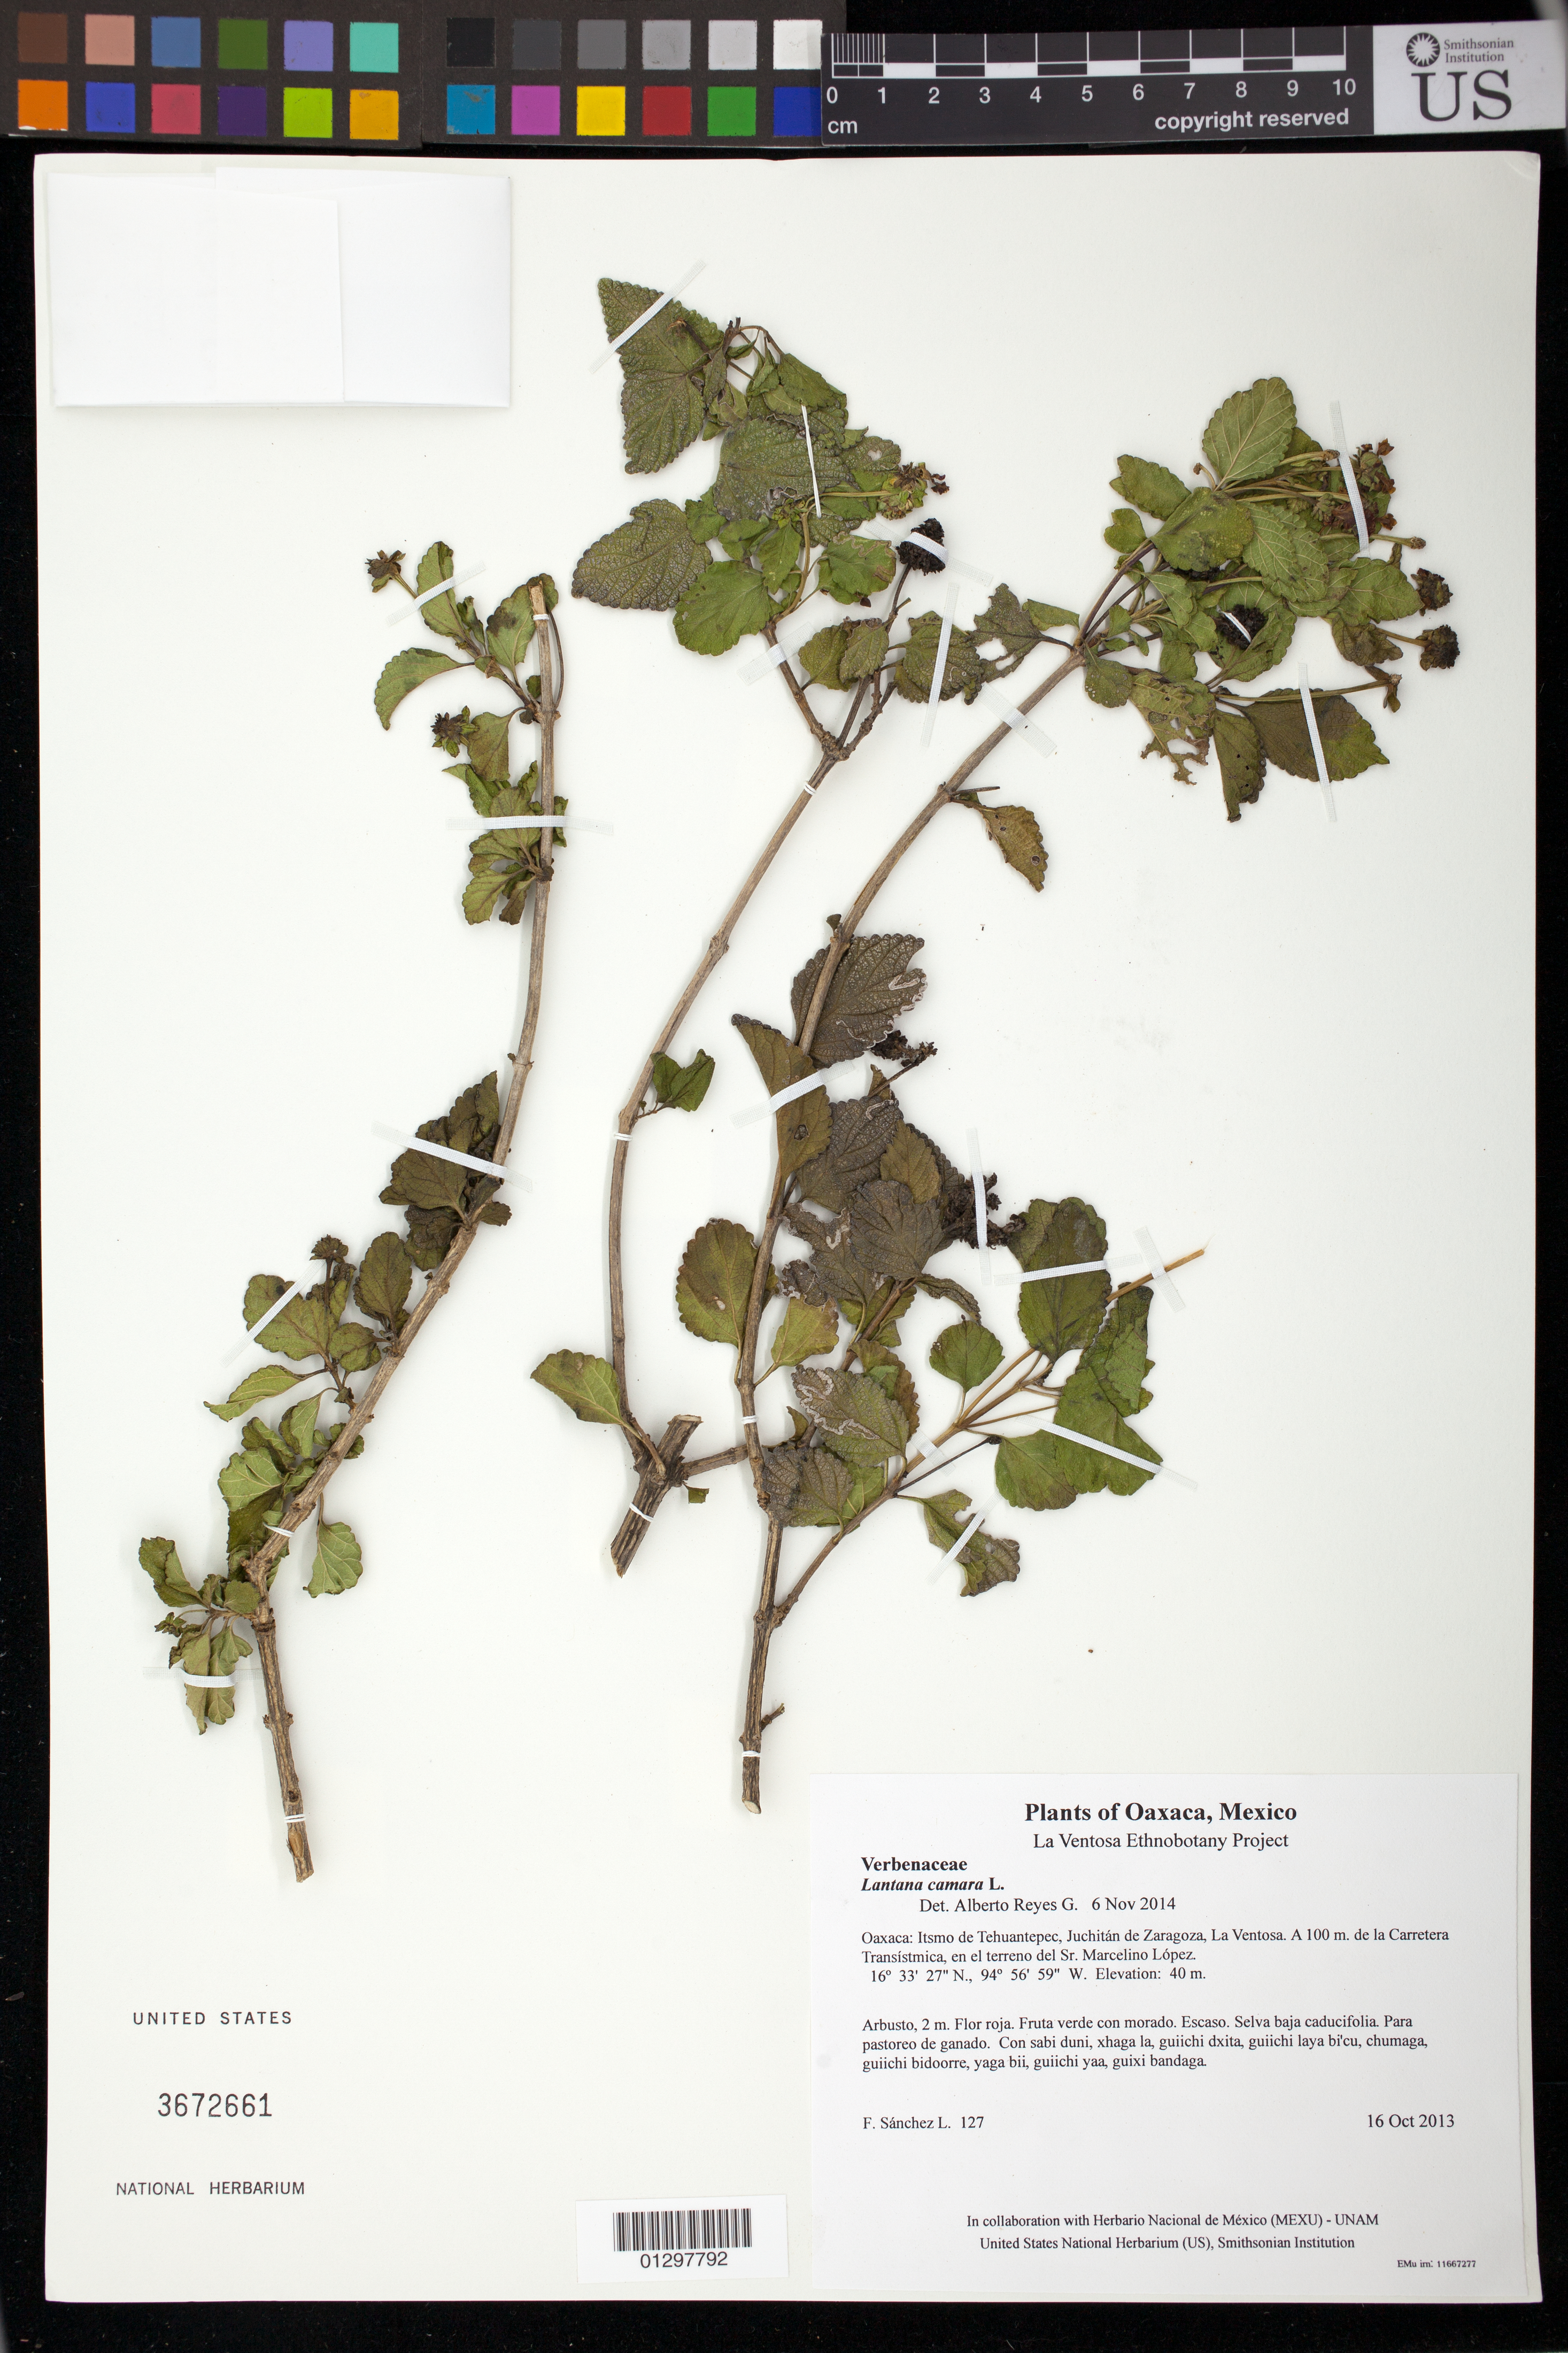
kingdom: Plantae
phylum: Tracheophyta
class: Magnoliopsida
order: Lamiales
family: Verbenaceae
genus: Lantana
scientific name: Lantana camara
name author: L.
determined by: Reyes García, A.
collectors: F. Sánchez L.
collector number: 127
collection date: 2013-10-16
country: Mexico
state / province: Oaxaca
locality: Itsmo de Tehuantepec, Juchitán de Zaragoza, La Ventosa. A 100 m. de la Carretera Transístmica, en el terreno del Sr. Marcelino López.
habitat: Selva baja caducifolia. Para pastoreo de ganado.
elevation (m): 40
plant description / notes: JEBOT, MEXU, SERO, US; Guixi bandaga. 2 m. Guie' naxiña'. Cuaananaxhi naga' ne nagu. Huaxie'.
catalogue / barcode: US 3672661